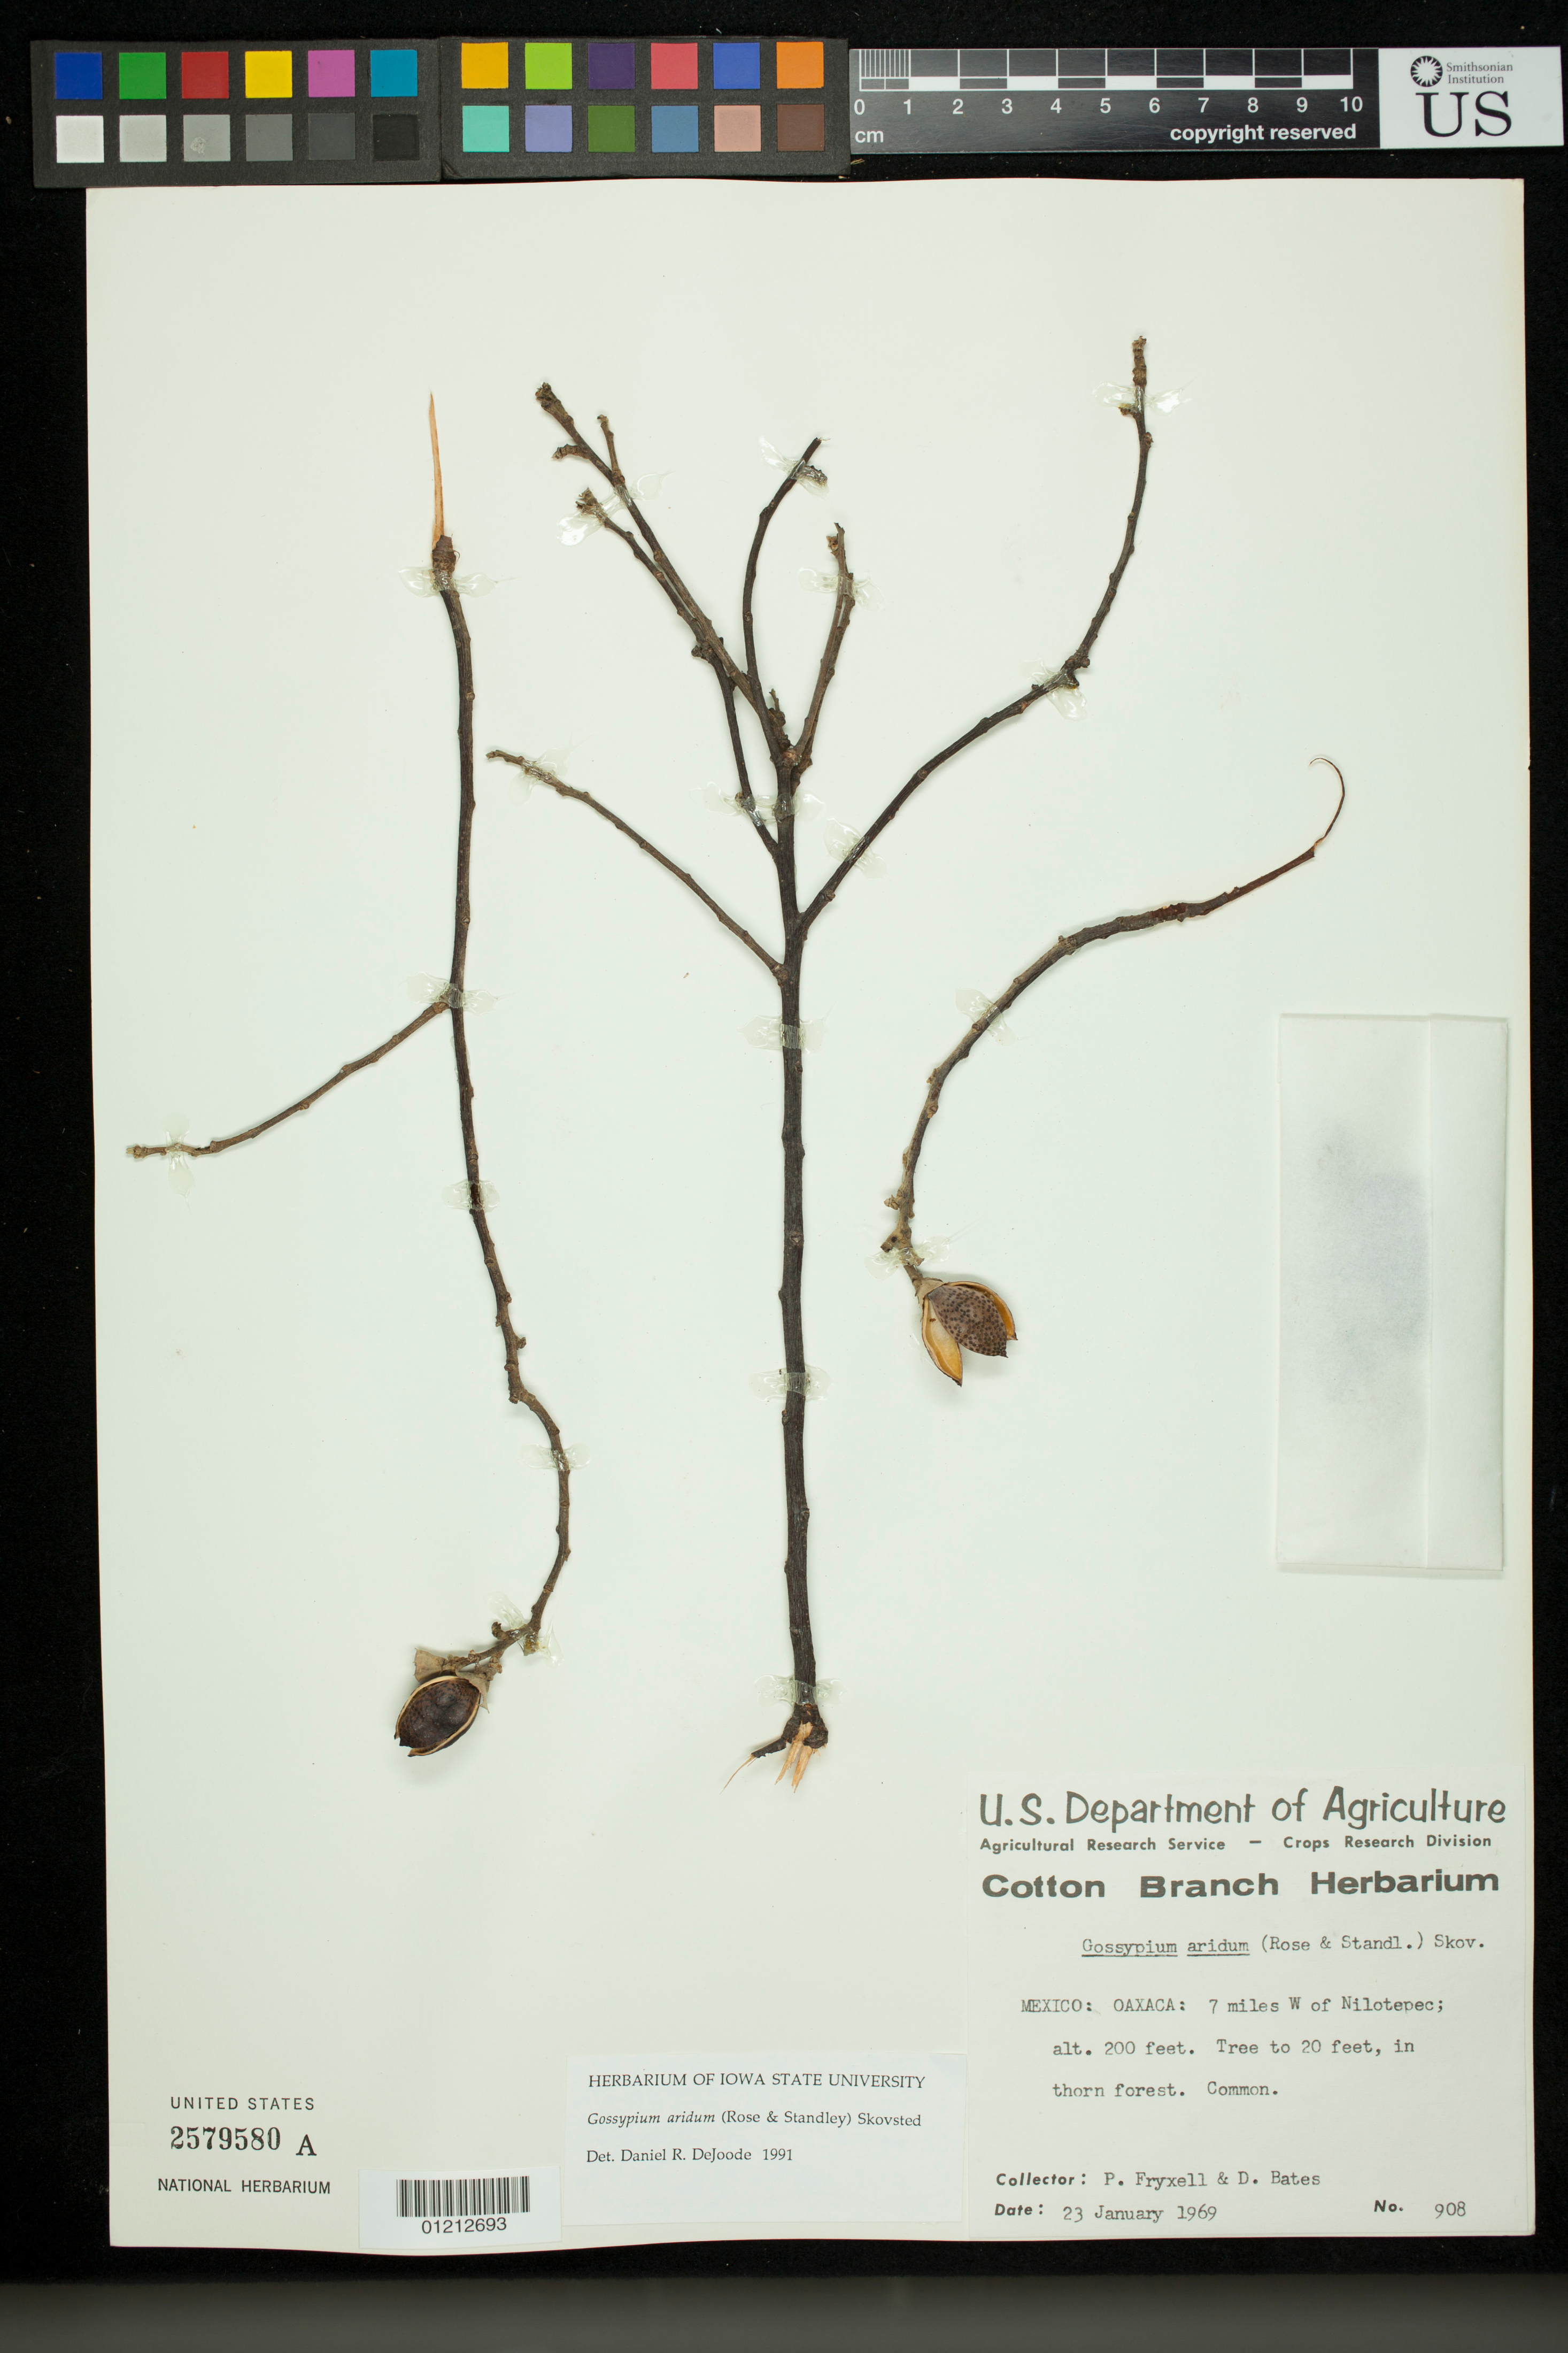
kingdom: Plantae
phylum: Tracheophyta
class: Magnoliopsida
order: Malvales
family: Malvaceae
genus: Gossypium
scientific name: Gossypium aridum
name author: (Rose & Standl.) Skovsted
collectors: P. A. Fryxell & D. Bates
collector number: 908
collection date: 1969-01-23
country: Mexico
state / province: Oaxaca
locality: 7 miles W of Nilotepec in thorn forest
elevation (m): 61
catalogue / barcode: US 2579580A